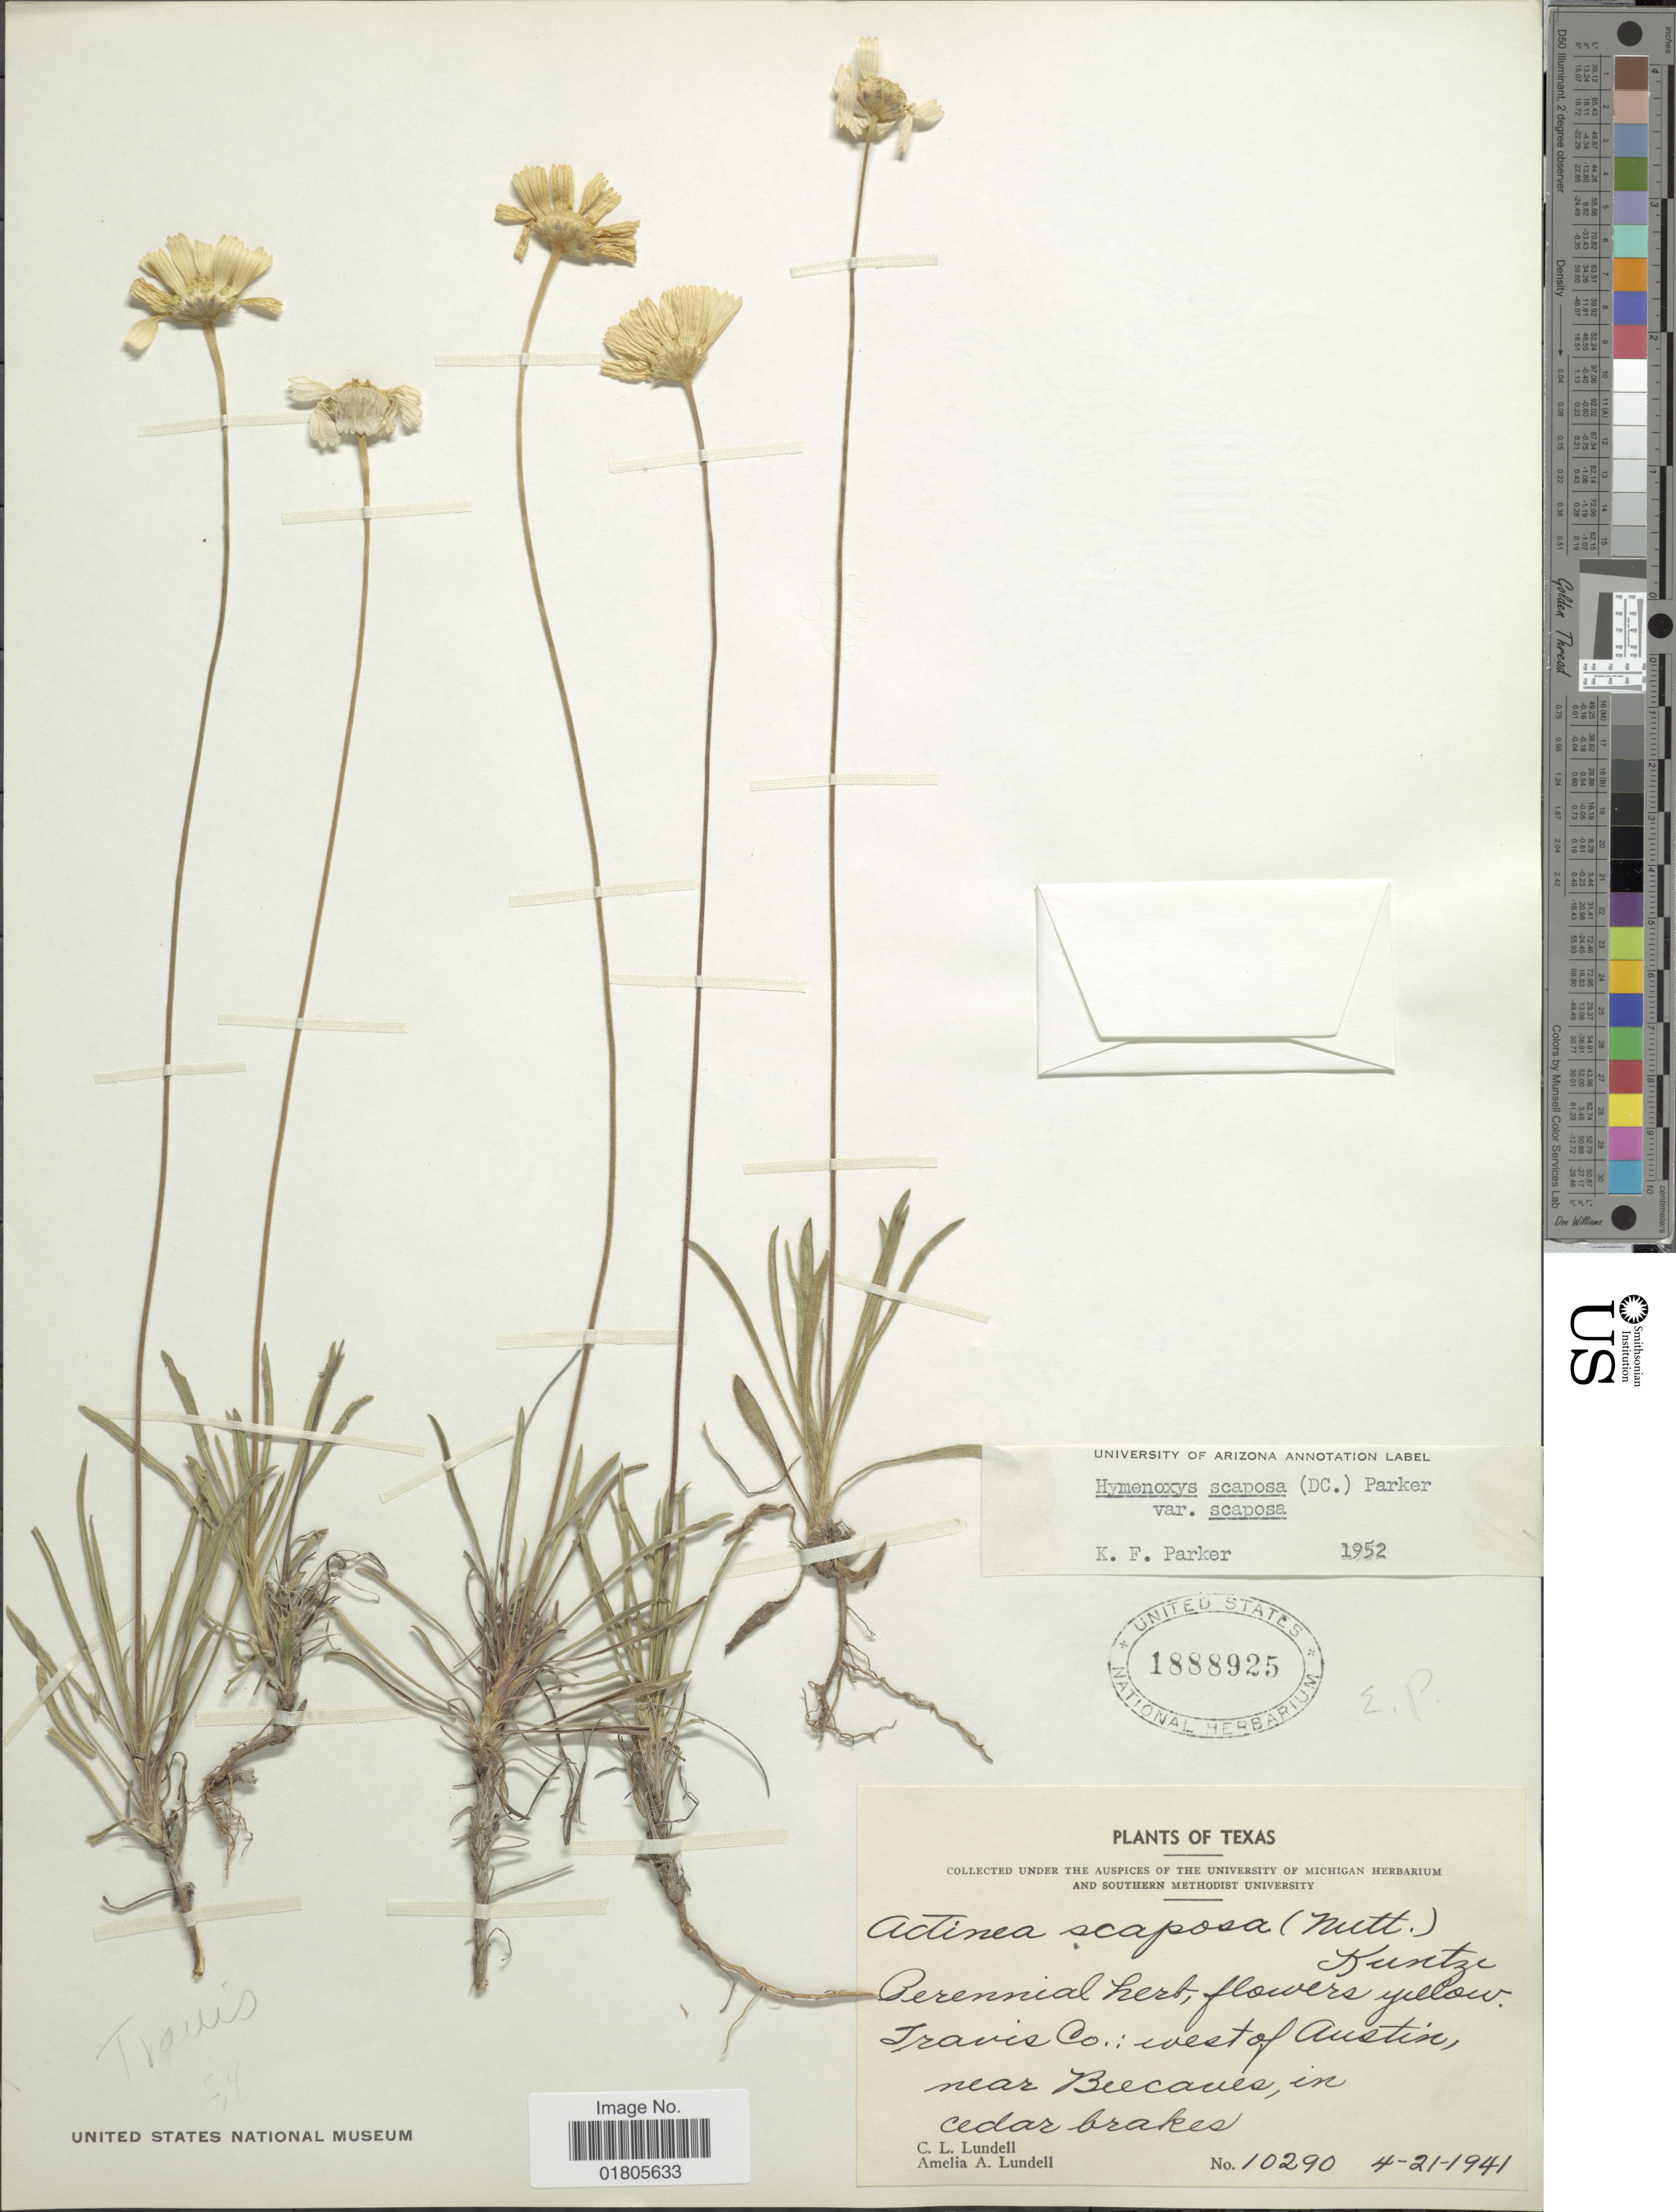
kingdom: Plantae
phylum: Tracheophyta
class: Magnoliopsida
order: Asterales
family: Asteraceae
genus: Actinea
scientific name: Actinea scaposa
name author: (DC.) Kuntze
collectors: C. L. Lundell & A. A. Lundell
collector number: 10290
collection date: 1941-04-21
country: United States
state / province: Texas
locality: Travis Co.: west of Austin, near Beecaves, in cedar brakes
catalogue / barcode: US 1888925